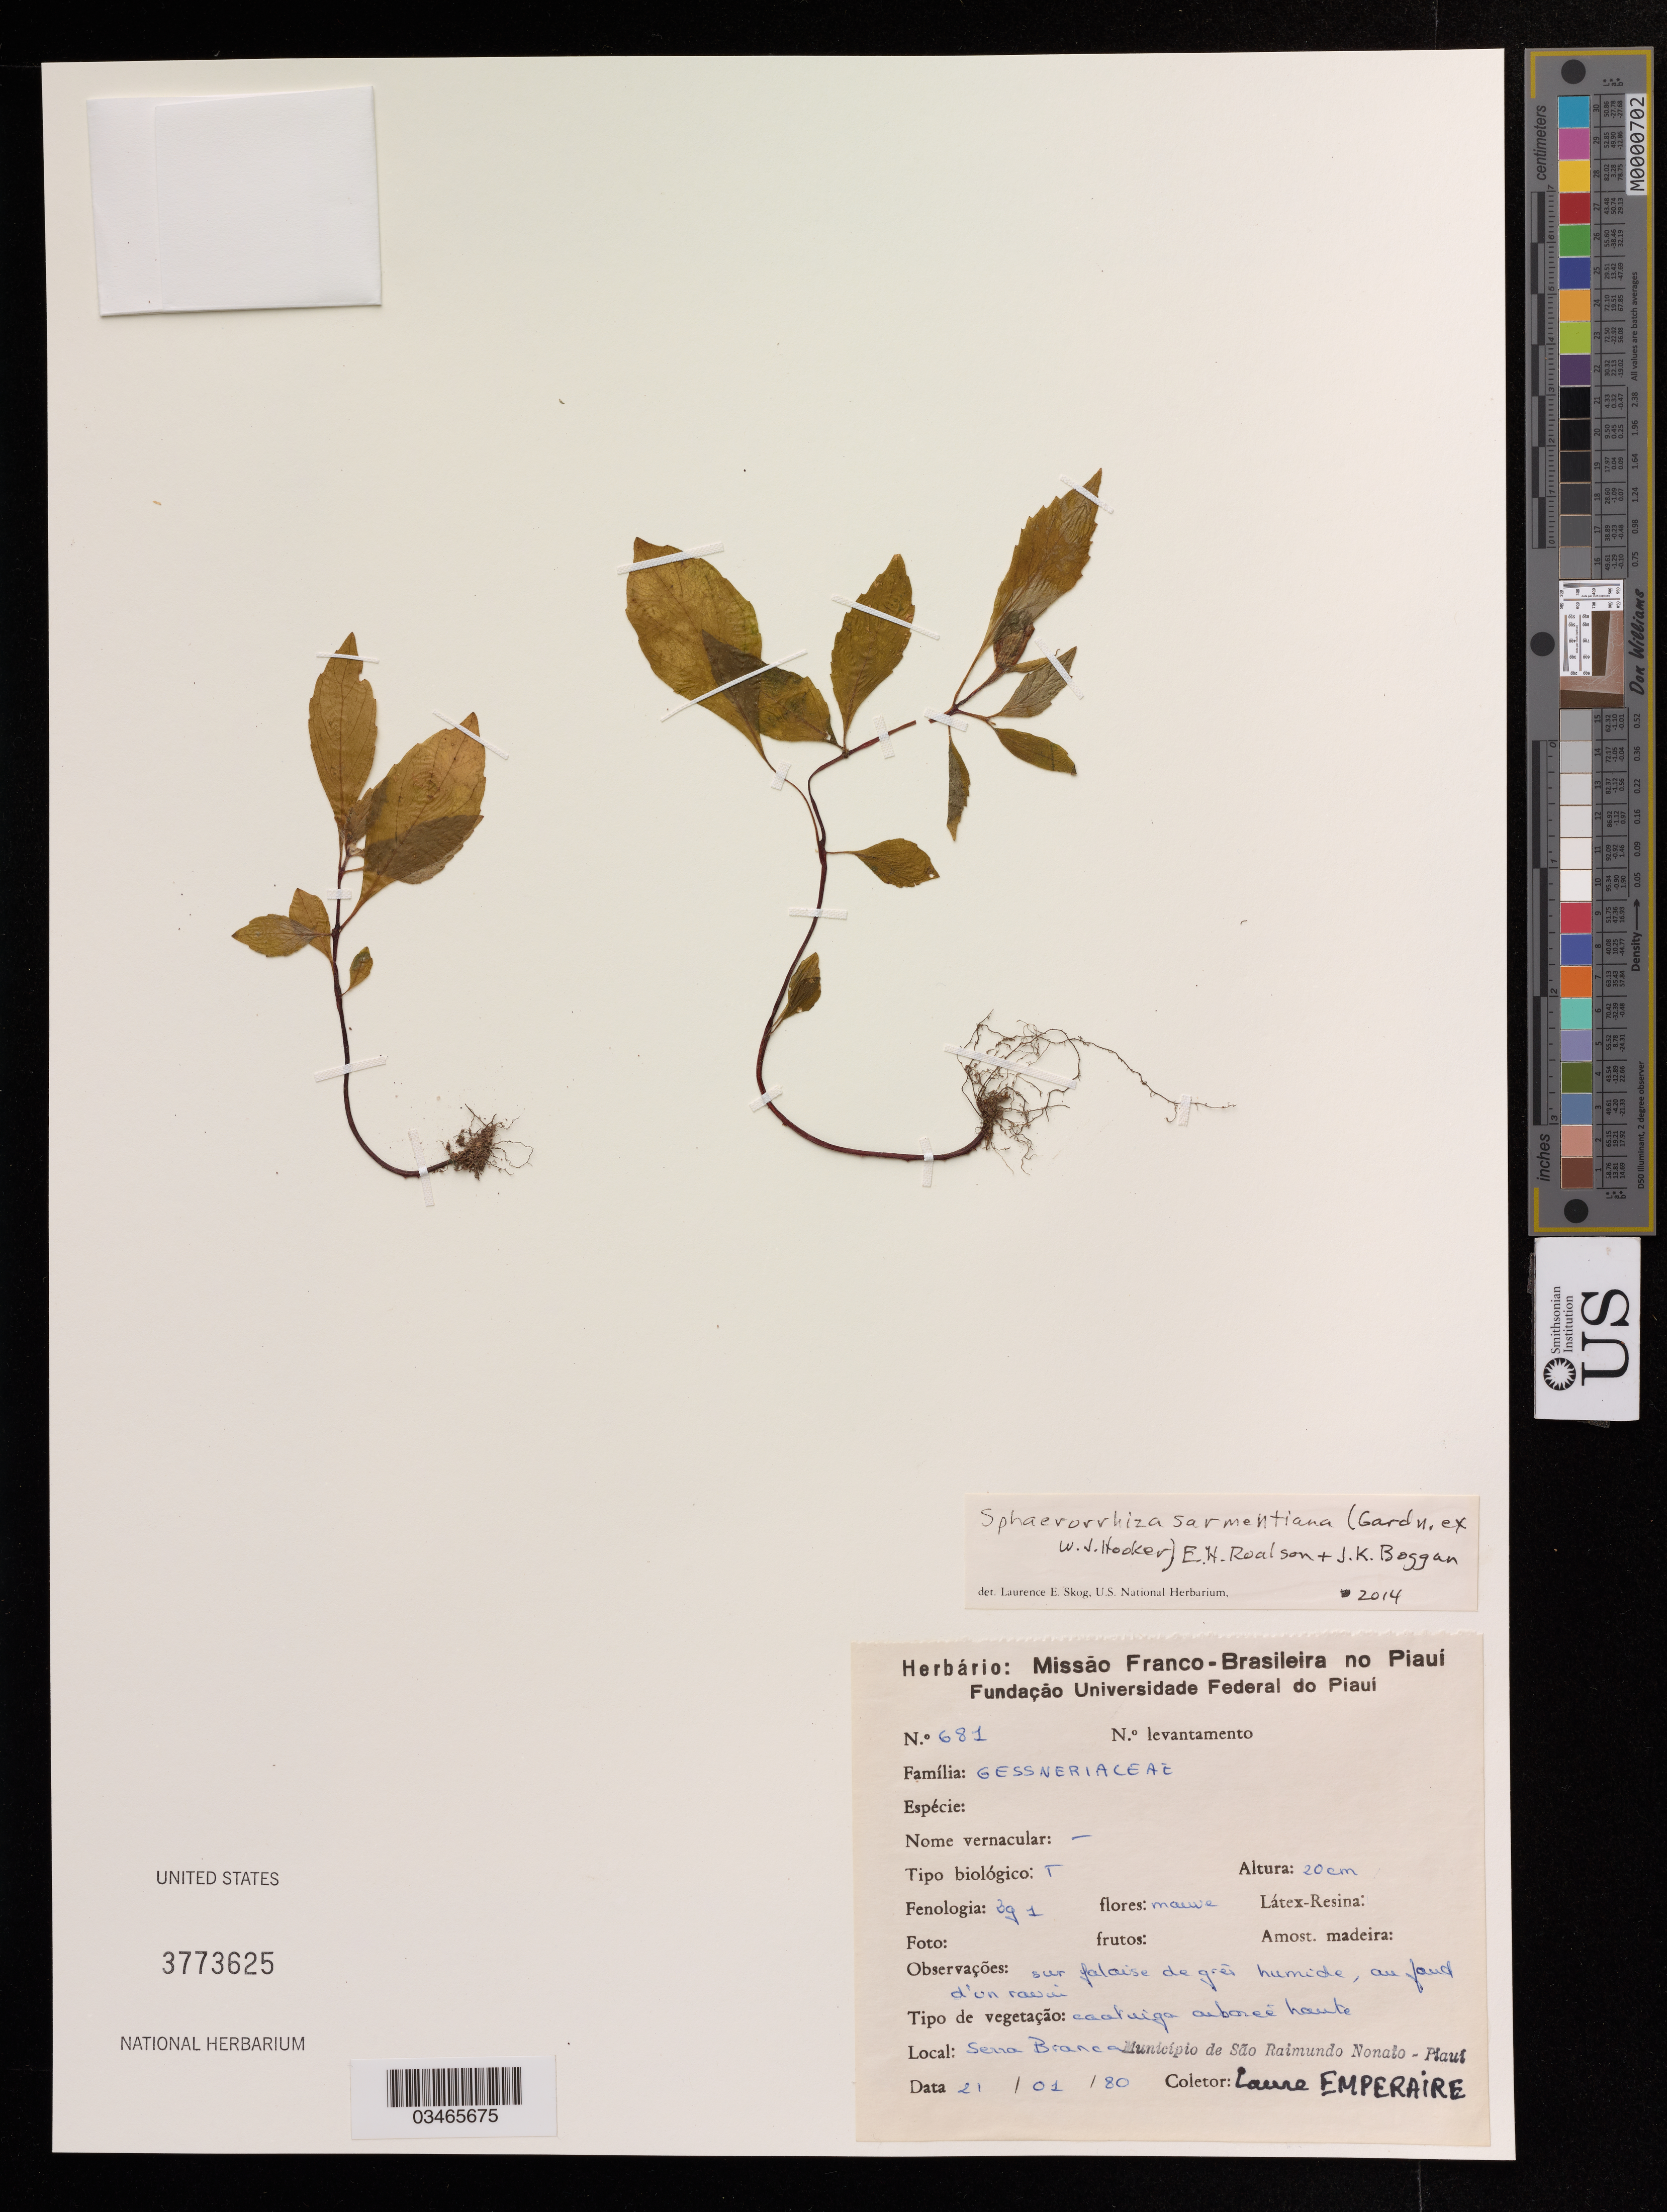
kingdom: Plantae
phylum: Tracheophyta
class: Magnoliopsida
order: Lamiales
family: Gesneriaceae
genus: Sphaerorrhiza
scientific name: Sphaerorrhiza sarmentiana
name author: (Gardner ex Hook.) Roalson & Boggan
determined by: Skog, Laurence E.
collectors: L. Emperaire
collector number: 681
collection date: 1980-01-21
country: Brazil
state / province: Piauí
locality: Sena Branca Municipality of Sao Raimundo Noanto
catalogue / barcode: US 3773625